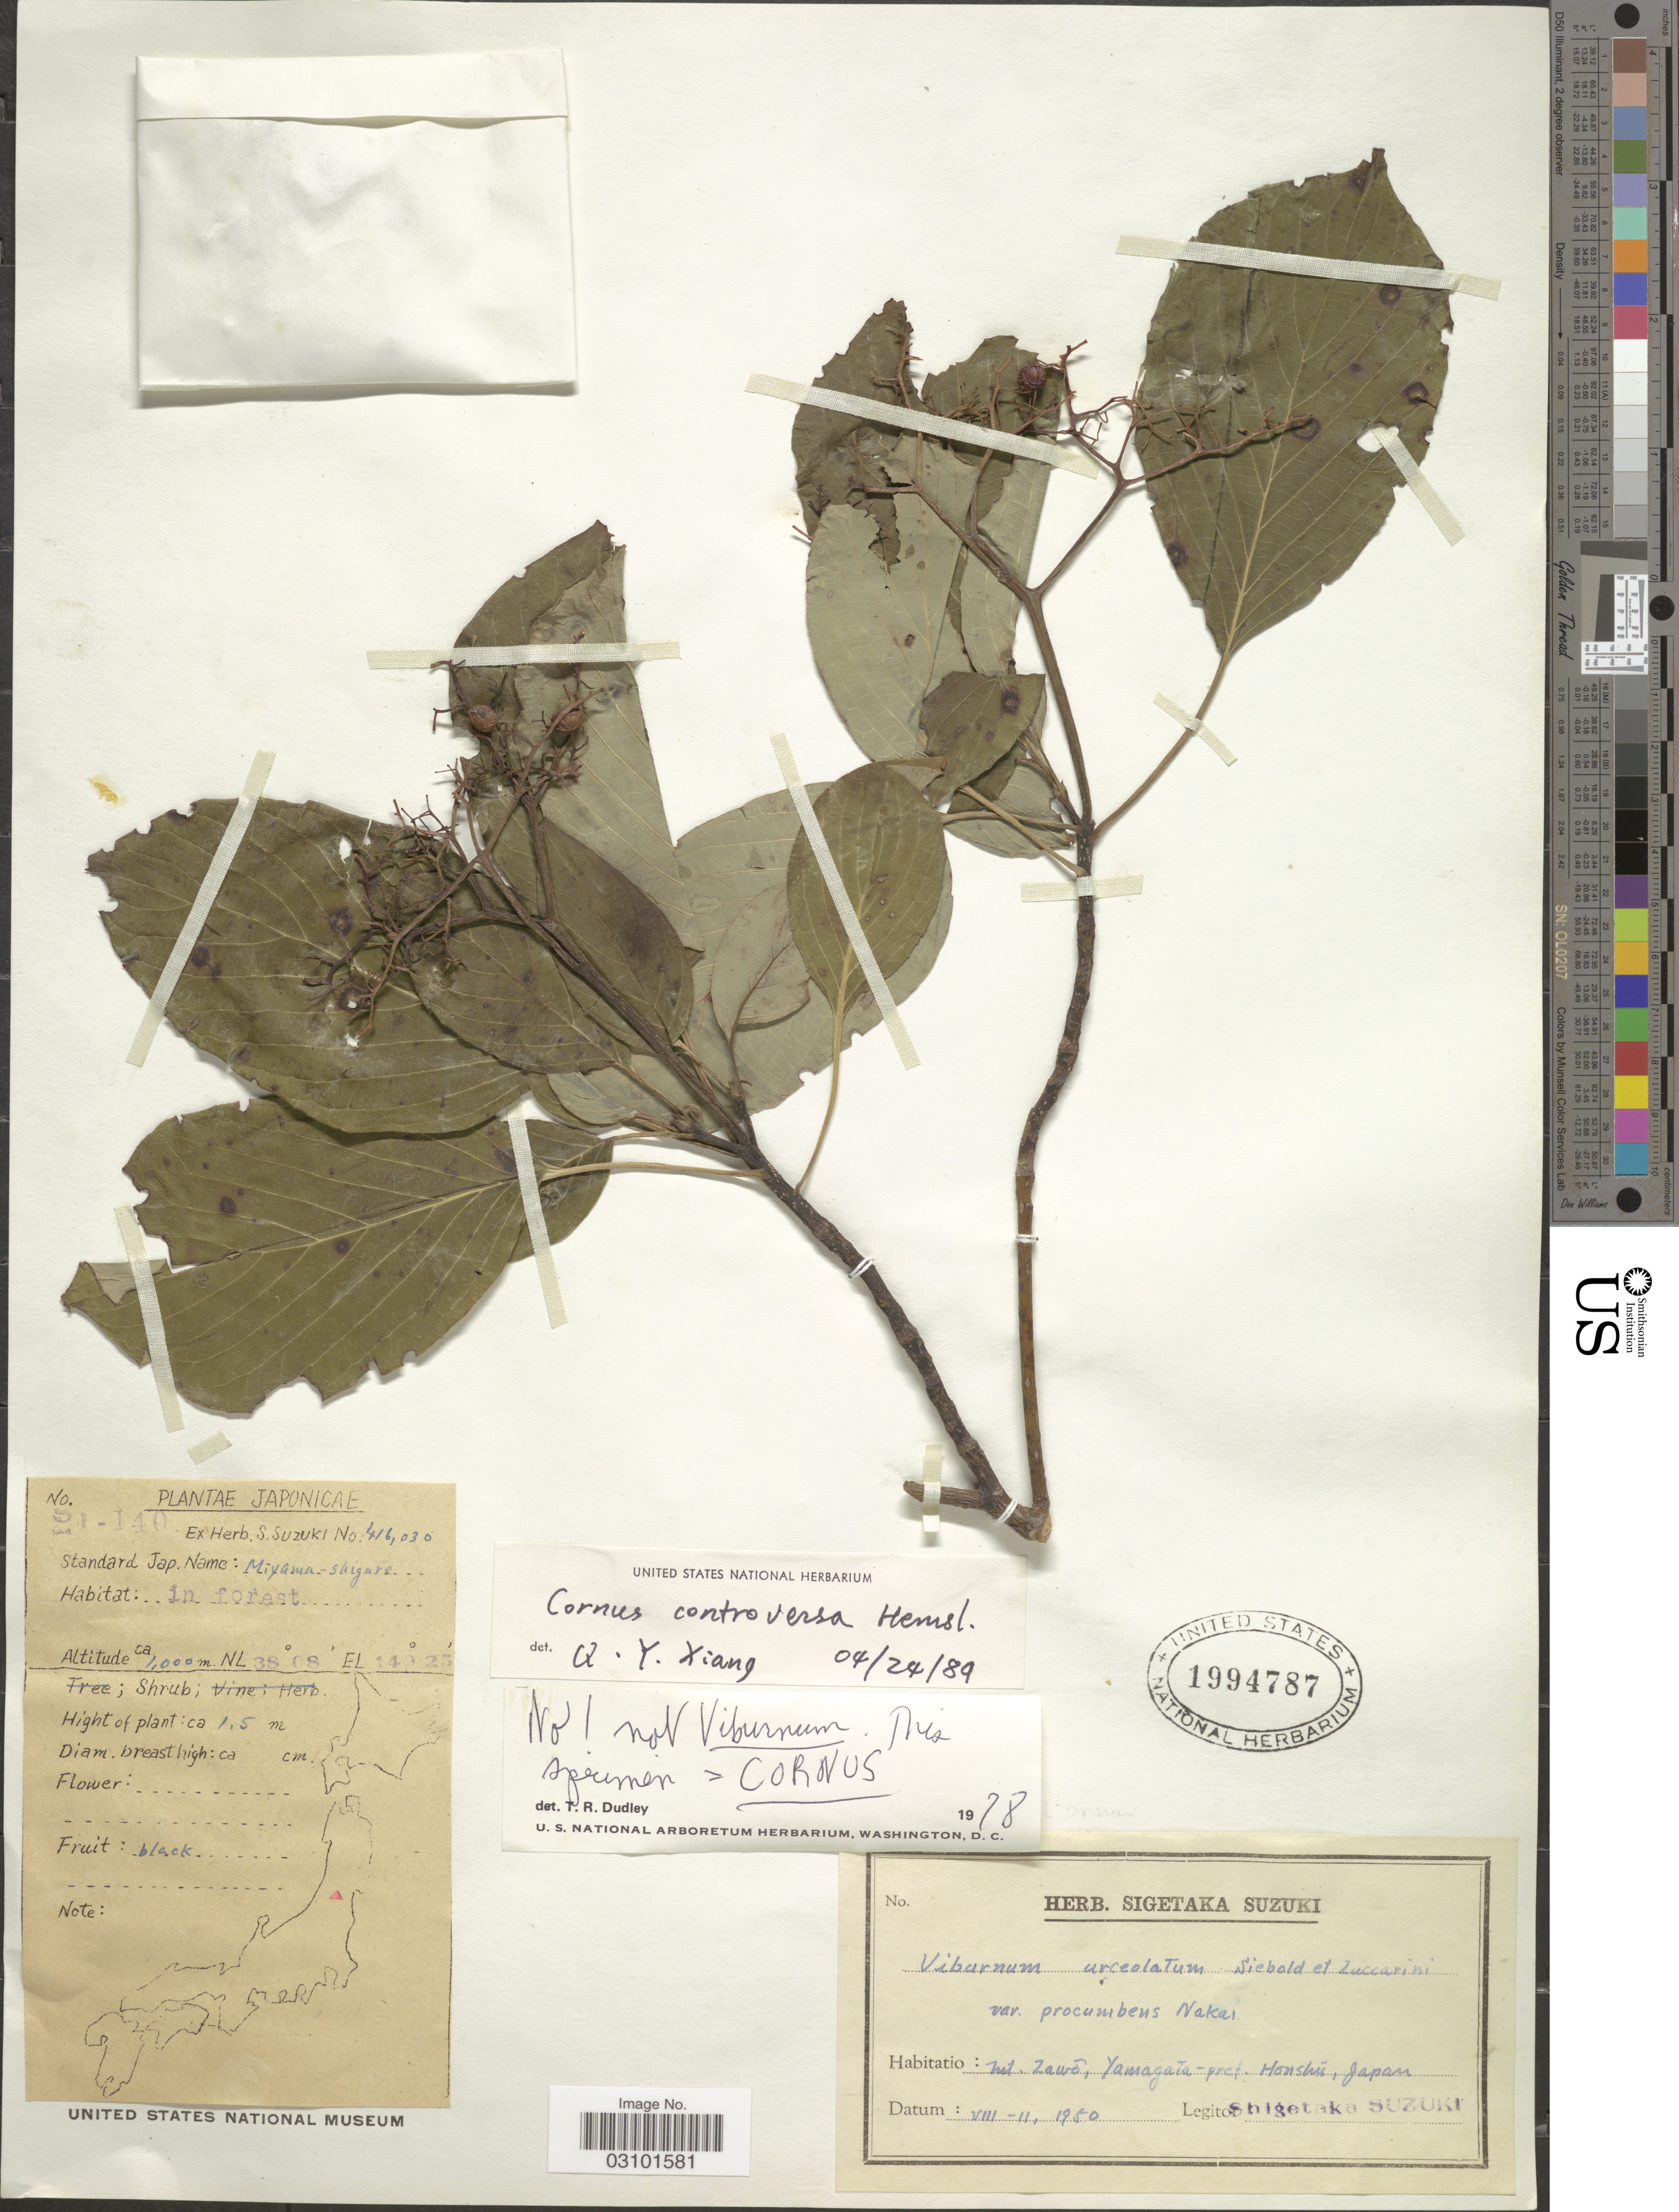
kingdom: Plantae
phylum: Tracheophyta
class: Magnoliopsida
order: Cornales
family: Cornaceae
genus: Cornus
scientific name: Cornus controversa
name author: Hemsl.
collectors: S. Suzuki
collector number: SI-140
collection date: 1950-08-11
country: Japan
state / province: Yamagata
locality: Mt. Zawö, Yamagata-pref: Honshu.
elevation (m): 1000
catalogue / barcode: US 1994787